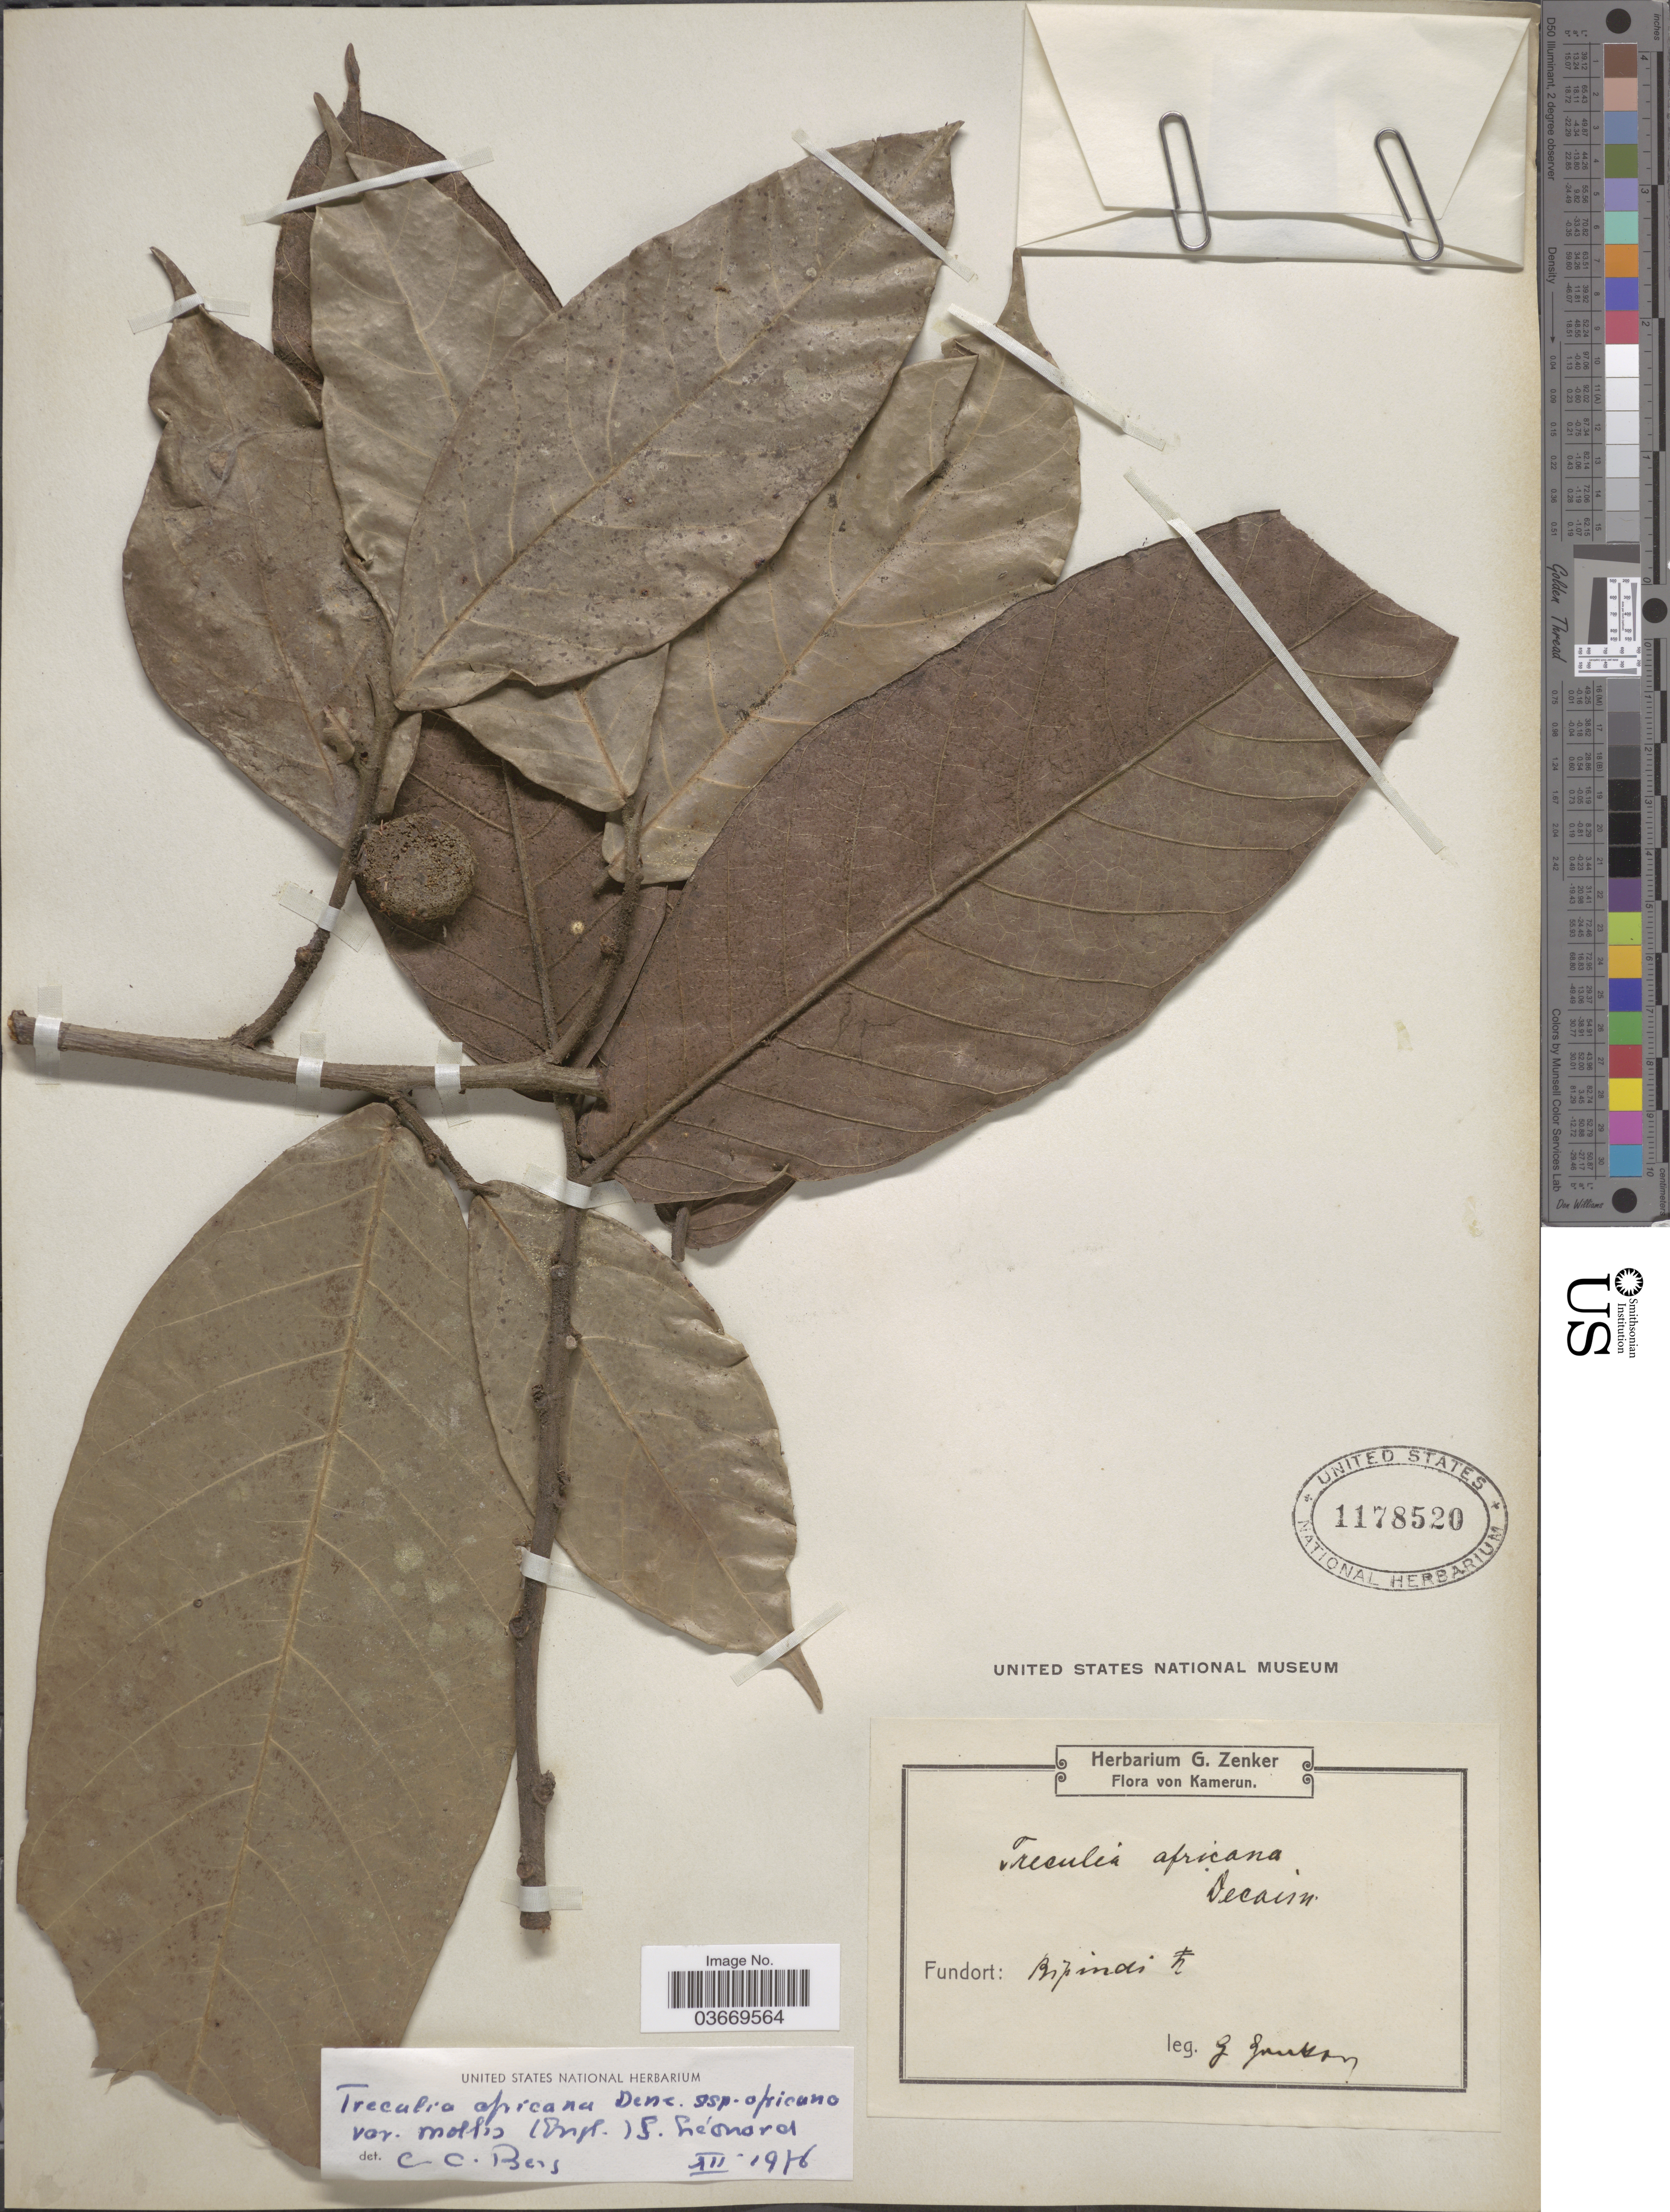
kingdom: Plantae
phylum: Tracheophyta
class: Magnoliopsida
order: Rosales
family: Moraceae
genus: Treculia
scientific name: Treculia africana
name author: Decne.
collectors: G. A. Zenker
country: Cameroon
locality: Biplindi.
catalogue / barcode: US 1178520